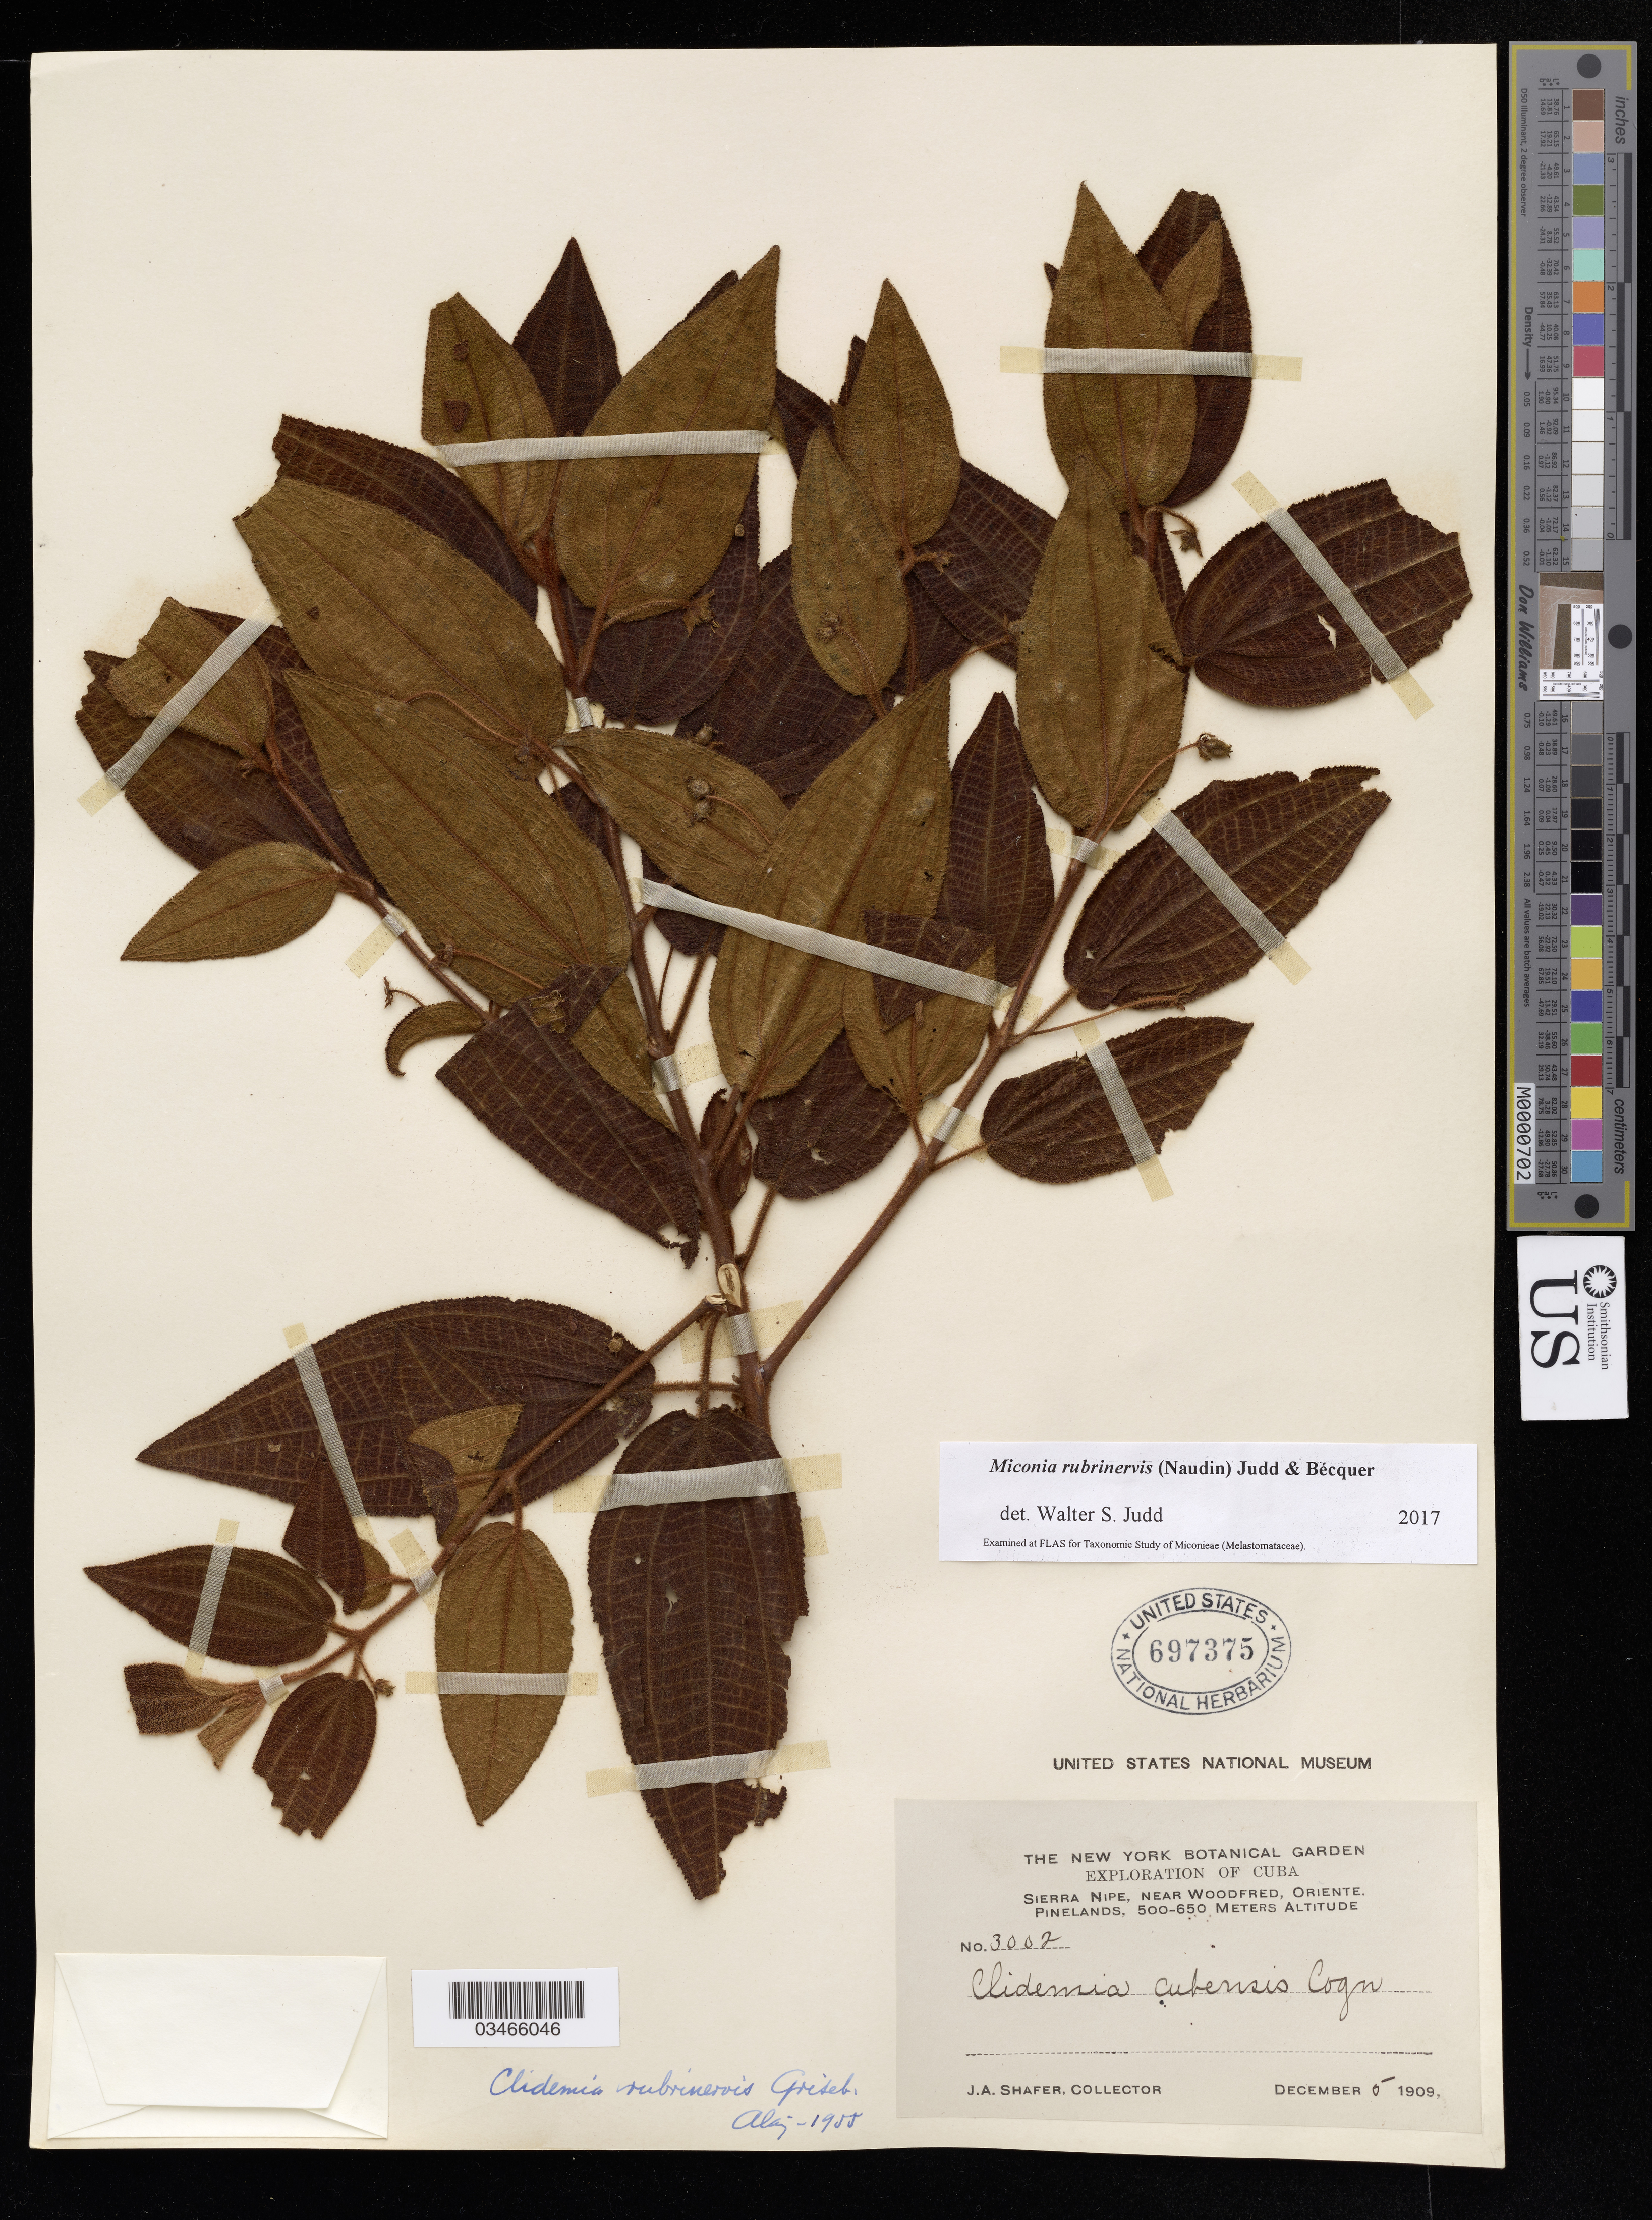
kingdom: Plantae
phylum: Tracheophyta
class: Magnoliopsida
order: Myrtales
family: Melastomataceae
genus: Miconia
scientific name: Miconia rubrinervis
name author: (Naudin) Judd & Bécquer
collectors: J. A. Shafer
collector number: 3002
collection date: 1909-12-05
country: Cuba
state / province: Oriente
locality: Sierra Nipe, Near Woodfred, Oriente, Pinelinds.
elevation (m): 500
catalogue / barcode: US 697375